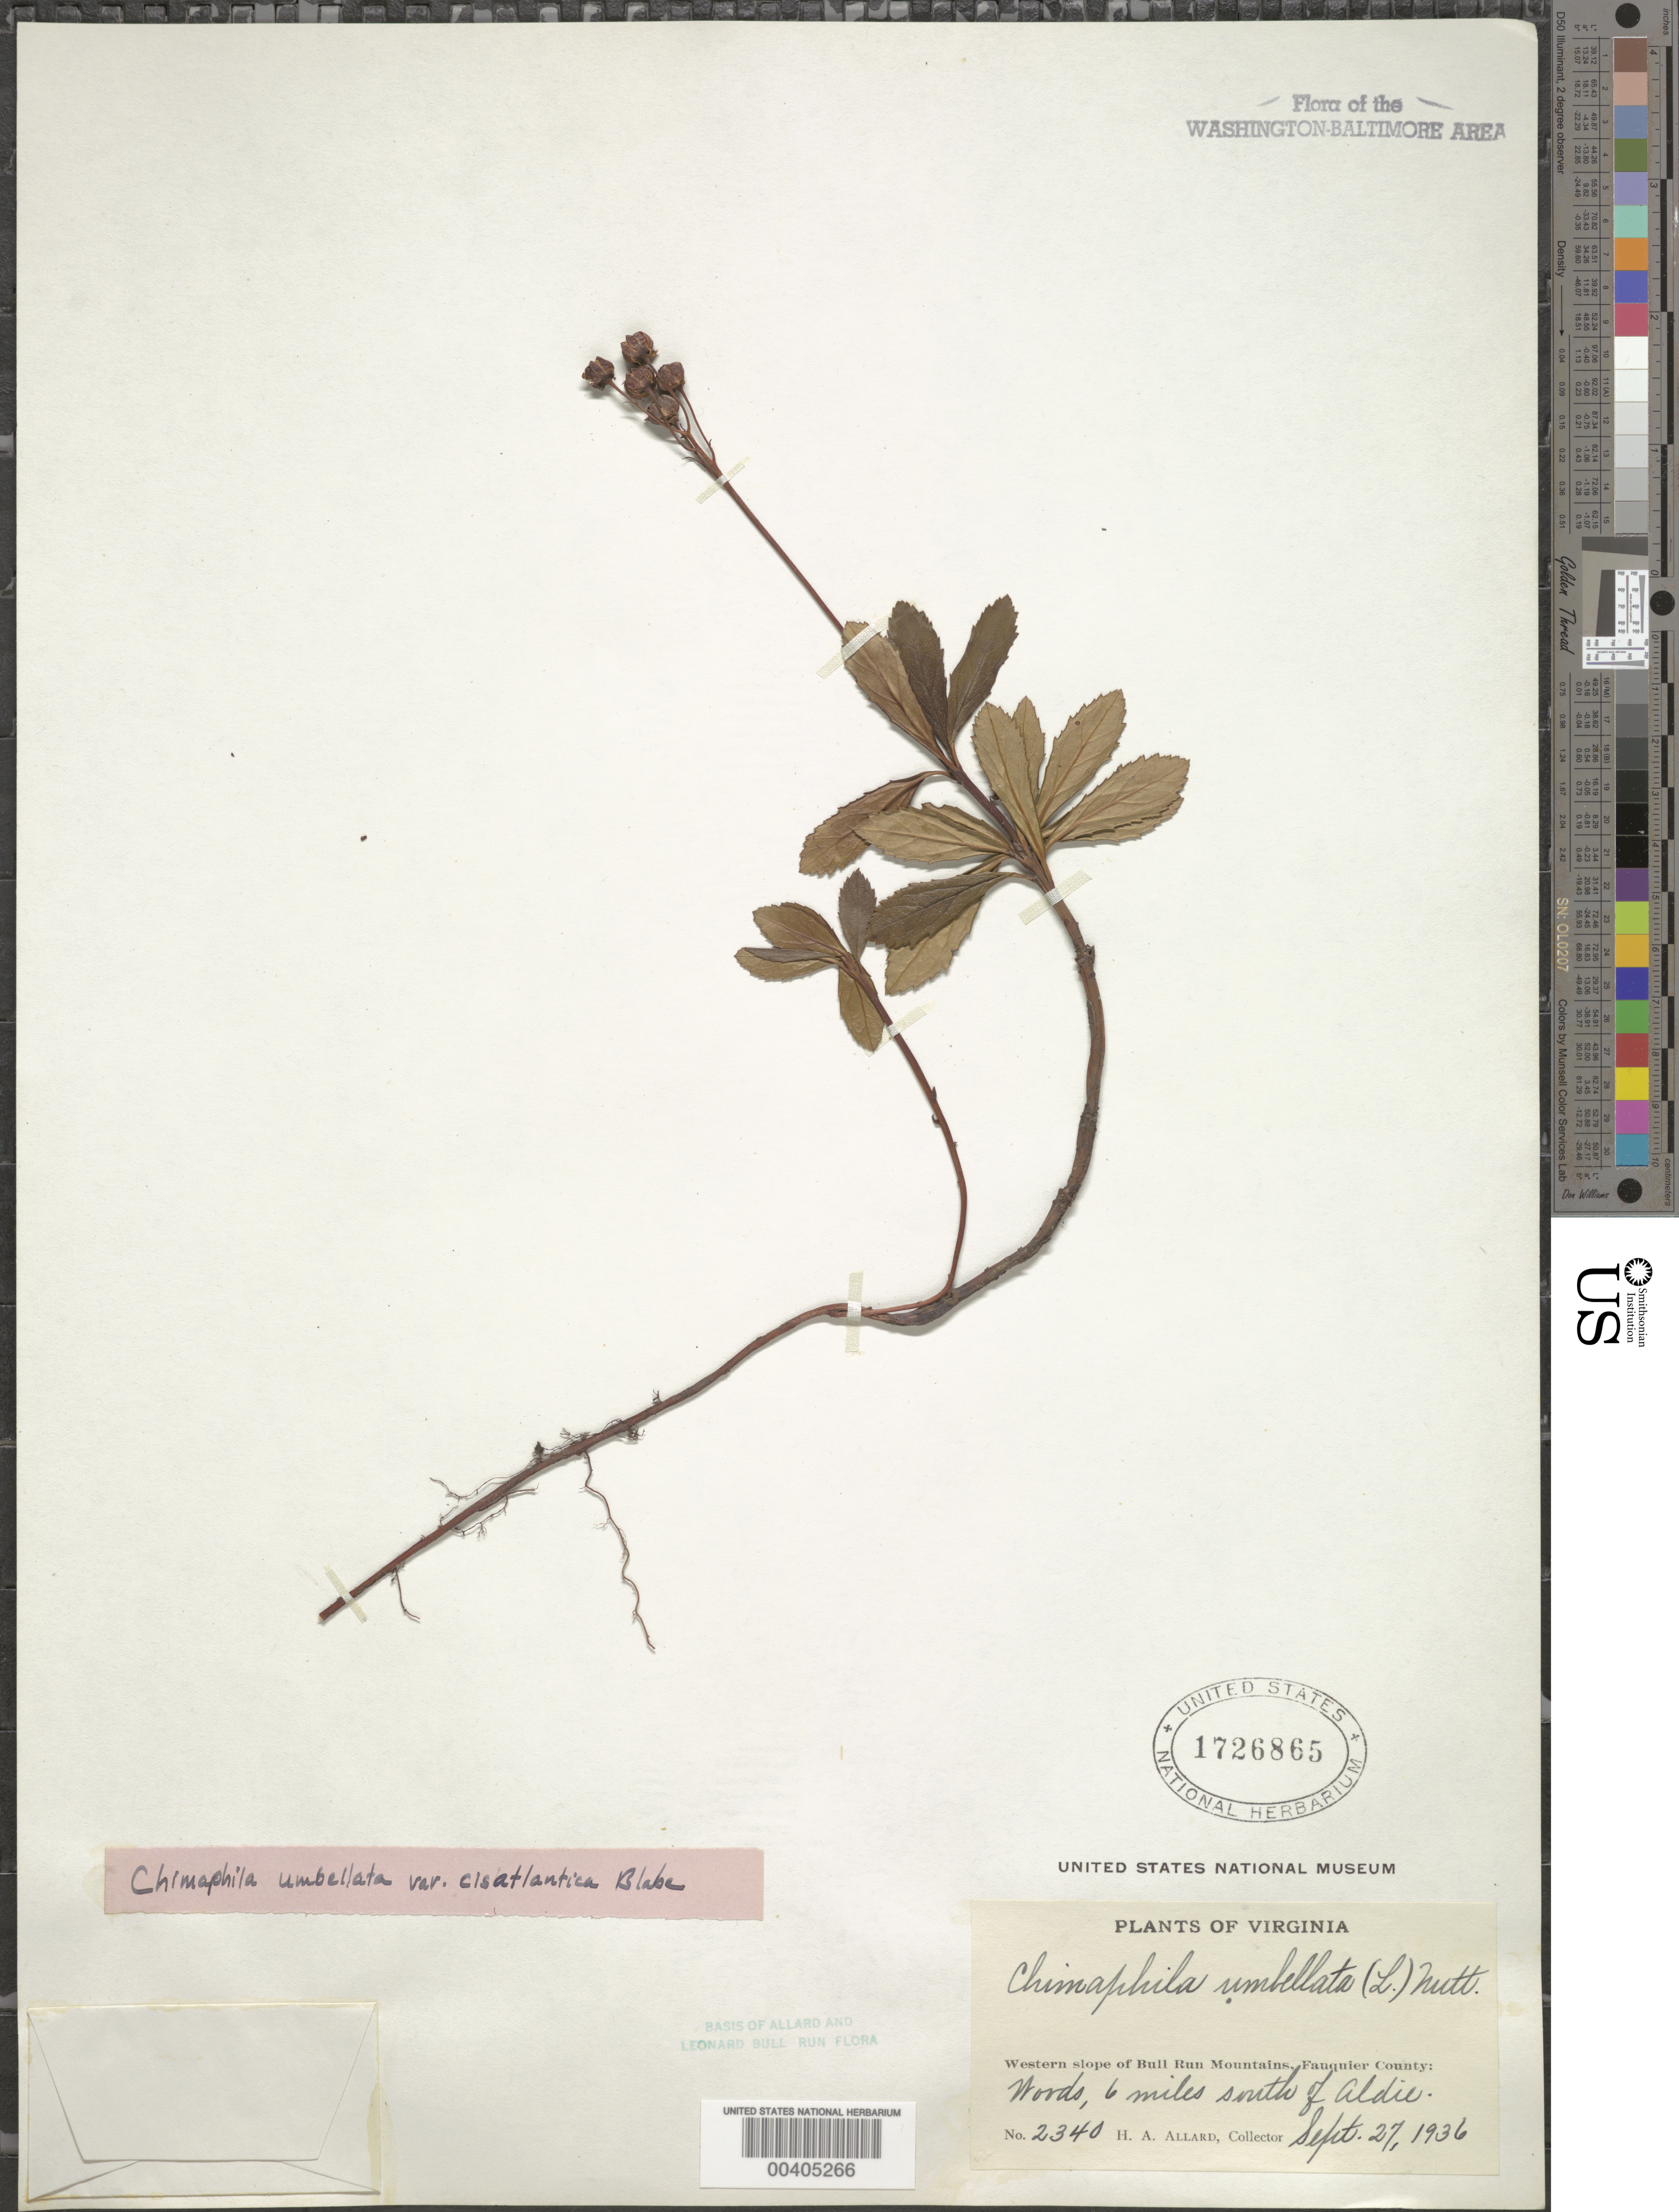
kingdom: Plantae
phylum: Tracheophyta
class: Magnoliopsida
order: Ericales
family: Ericaceae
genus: Chimaphila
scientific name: Chimaphila umbellata var. cisatlantica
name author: S.F. Blake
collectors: H. A. Allard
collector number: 2340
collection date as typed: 27 Sep 1936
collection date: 1936-09-27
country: United States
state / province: Virginia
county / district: Fauquier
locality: South of Aldie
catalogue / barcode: US 1726865